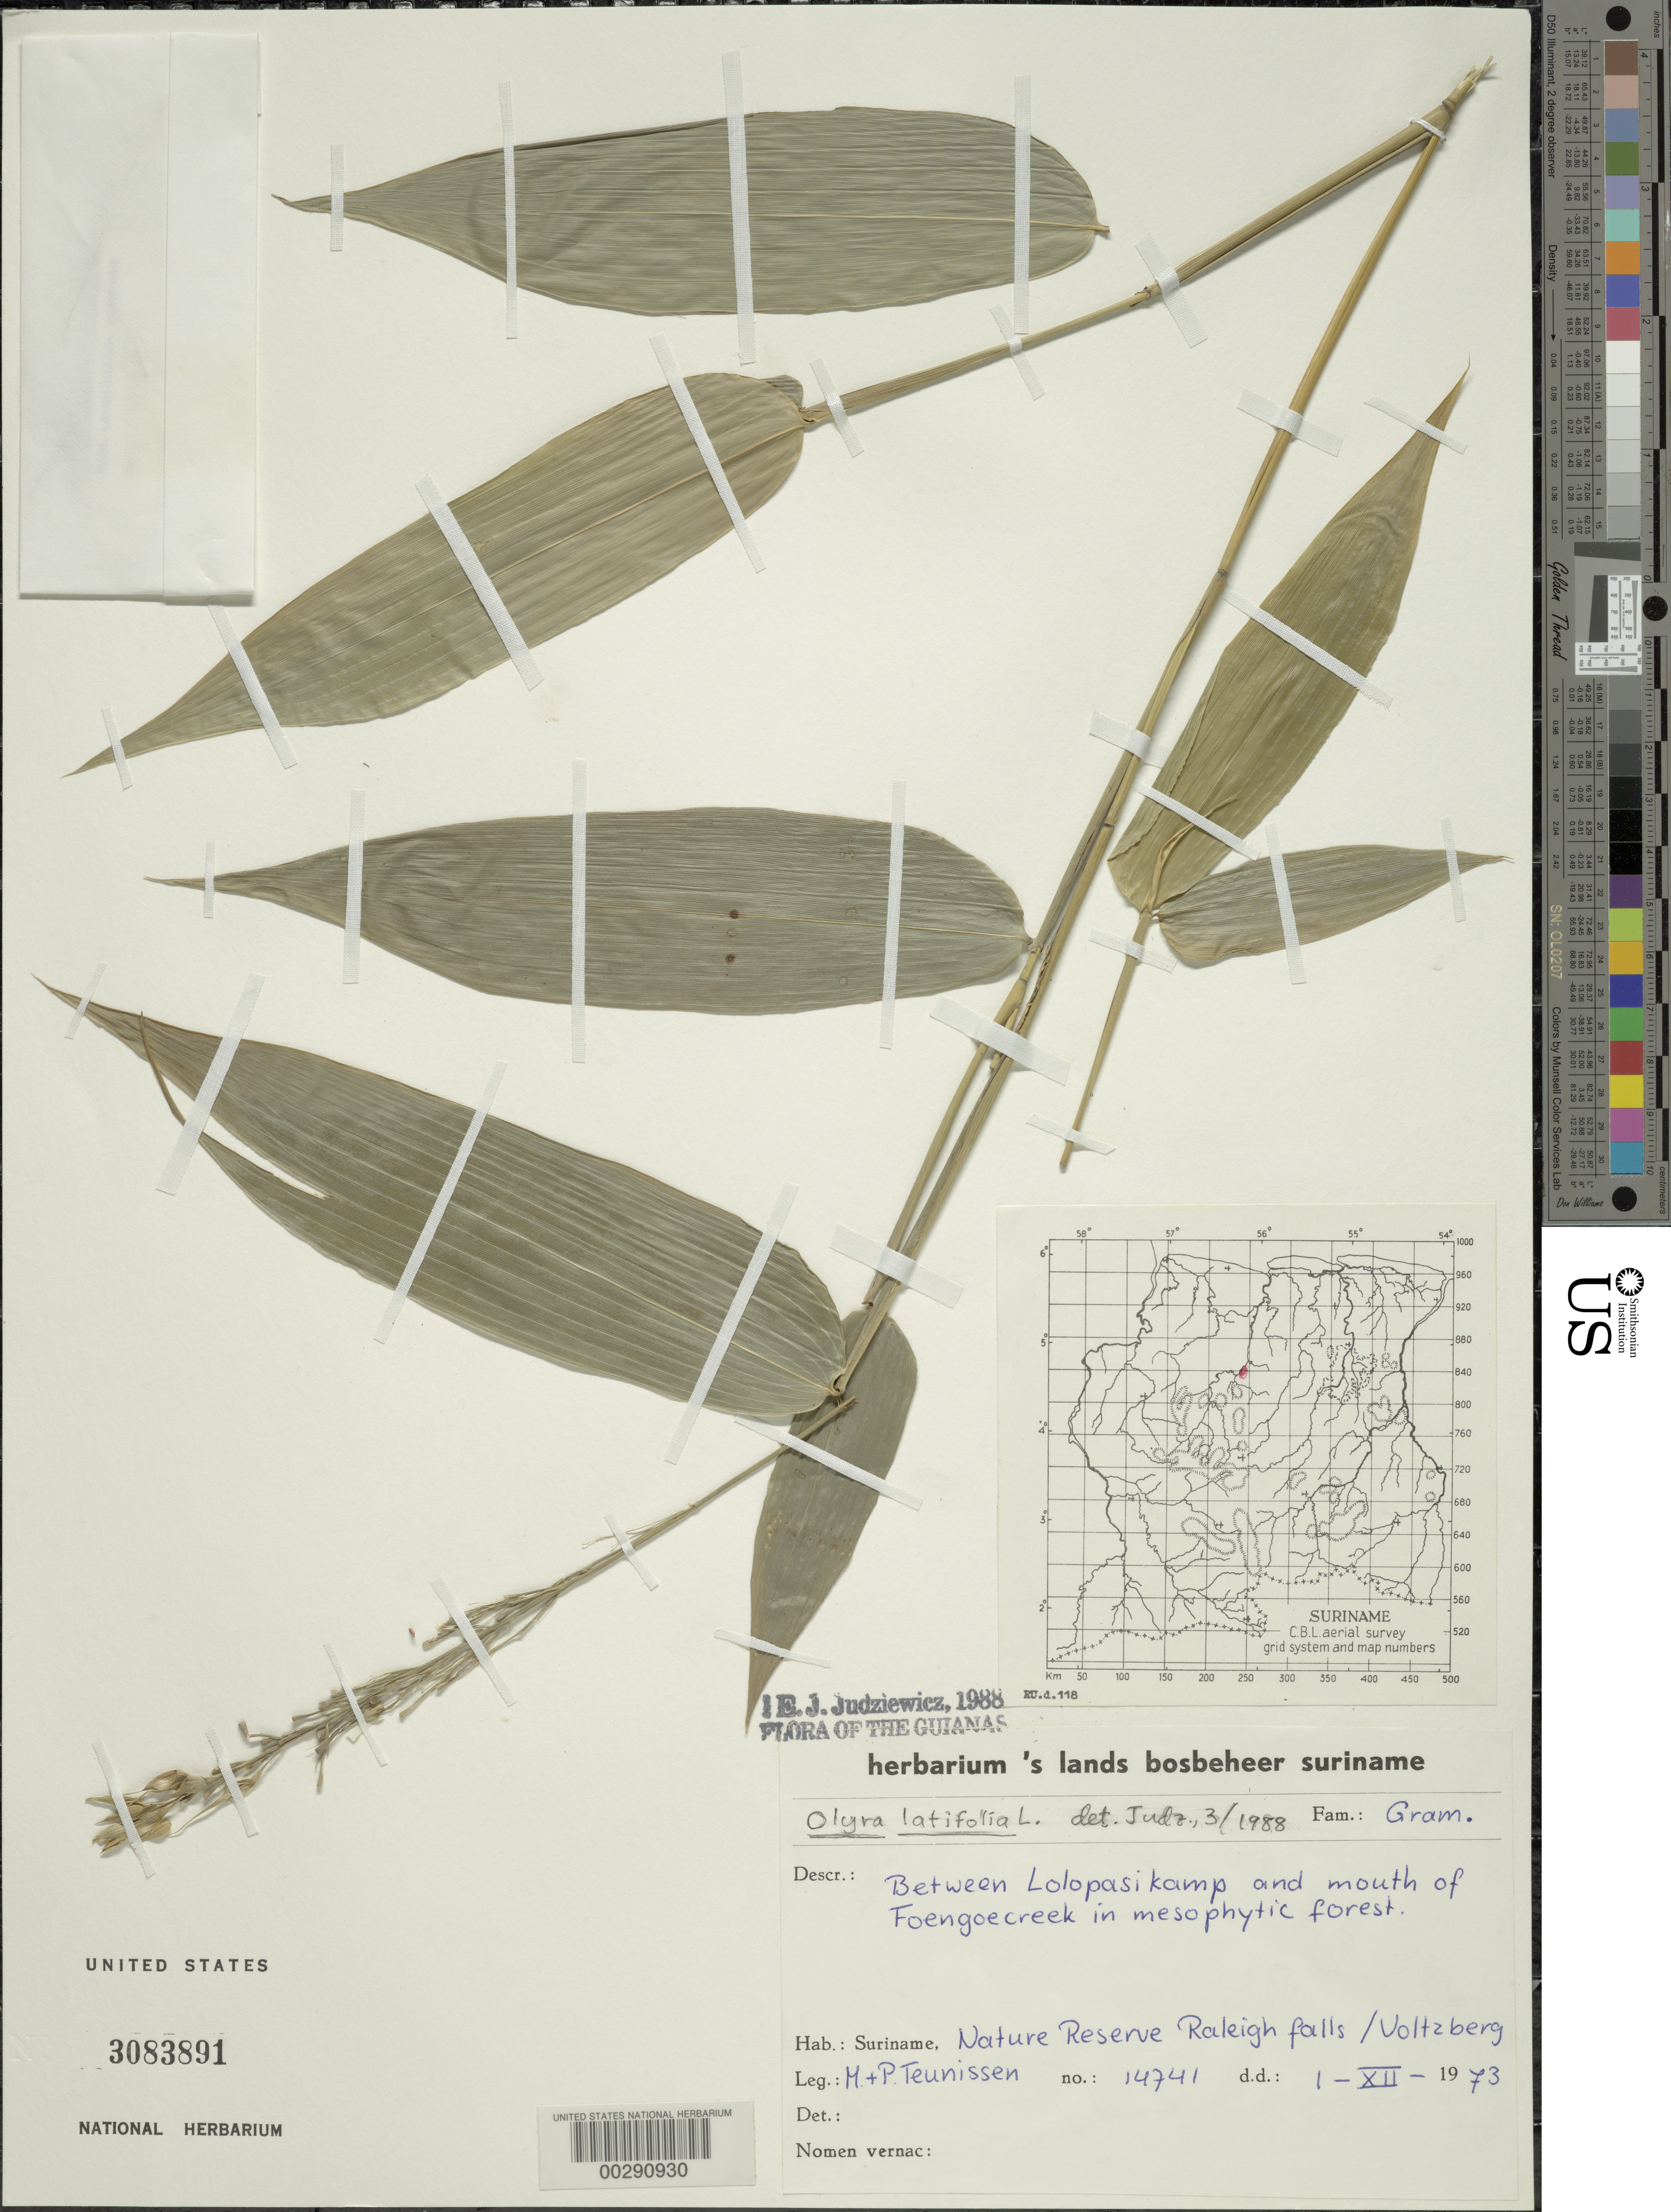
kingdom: Plantae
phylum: Tracheophyta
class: Liliopsida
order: Poales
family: Poaceae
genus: Olyra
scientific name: Olyra latifolia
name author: L.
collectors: M. Teunissen & P. Teunissen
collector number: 14741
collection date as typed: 01 Dec 1973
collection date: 1973-12-01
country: Suriname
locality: Nature reserve raleigh falls / voltzberg; between lolopasikamp and mouth of foengoecreek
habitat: In mesophytic forest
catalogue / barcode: US 3083891